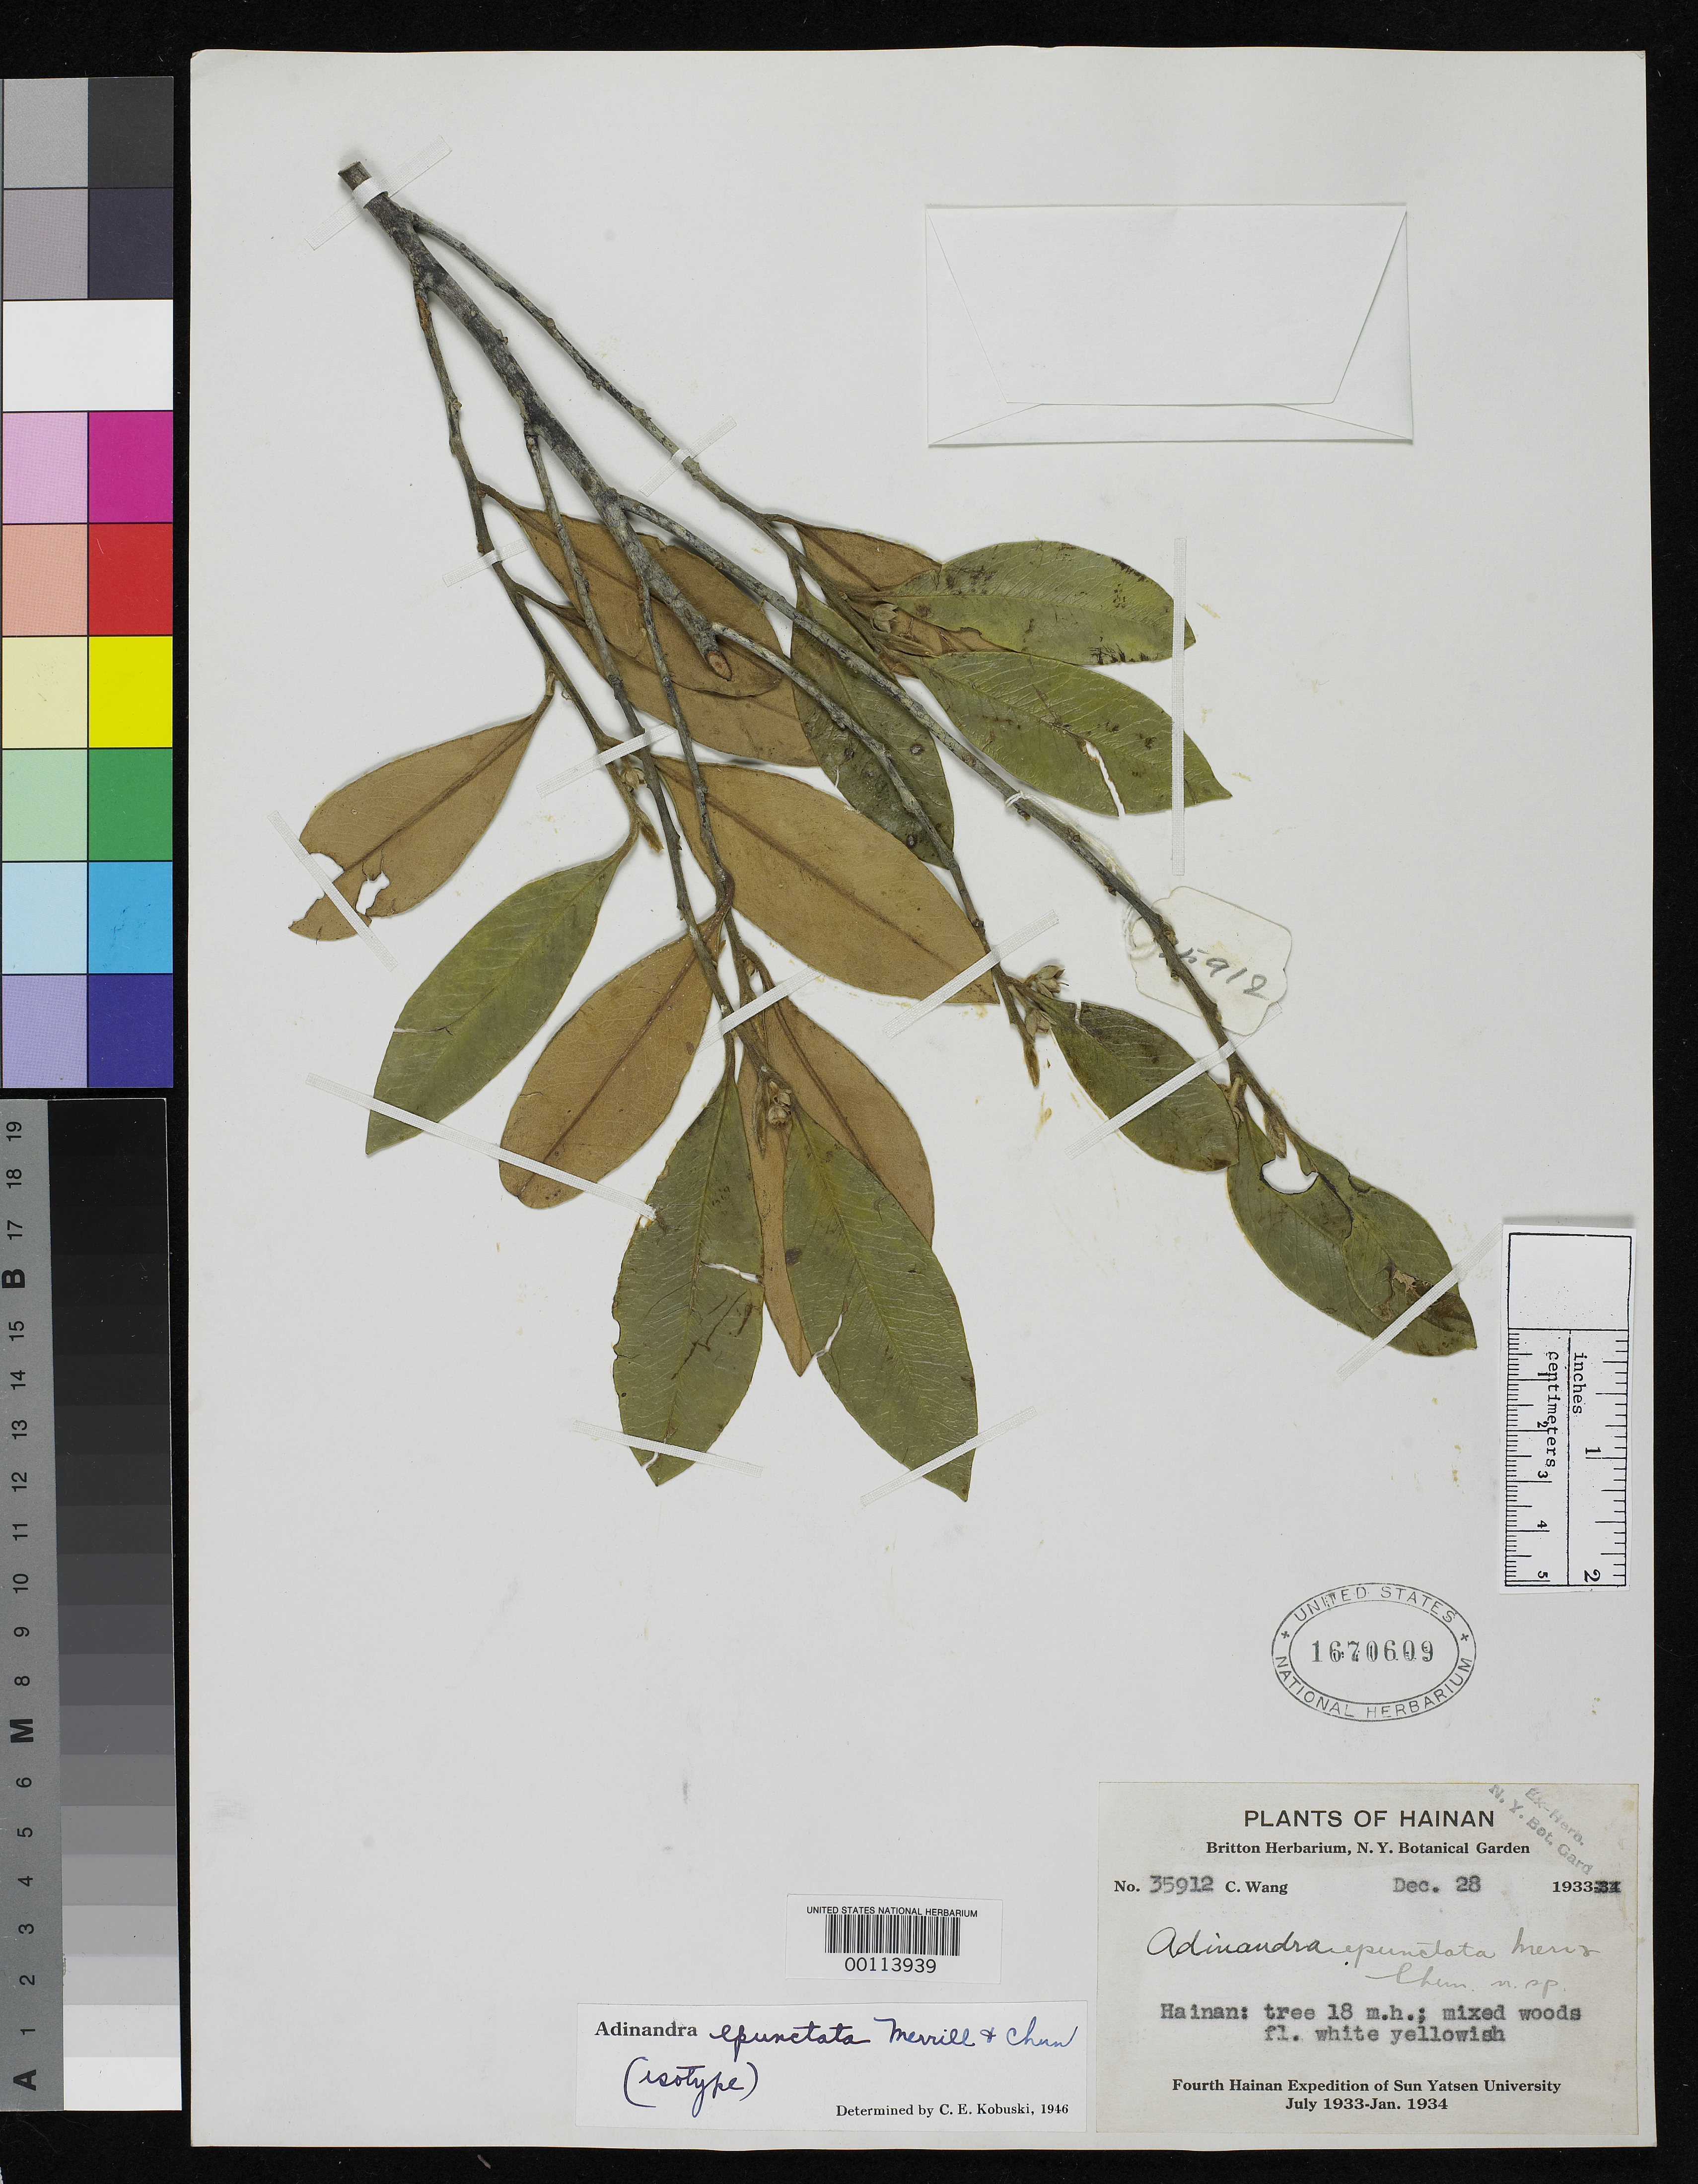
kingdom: Plantae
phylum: Tracheophyta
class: Magnoliopsida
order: Ericales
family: Pentaphylacaceae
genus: Adinandra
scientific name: Adinandra epunctata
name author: Merr. & Chun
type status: Isotype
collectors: C. Wang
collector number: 35912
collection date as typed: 28 Dec 1933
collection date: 1933-12-28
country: China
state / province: Hainan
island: Hainan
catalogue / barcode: US 1670609